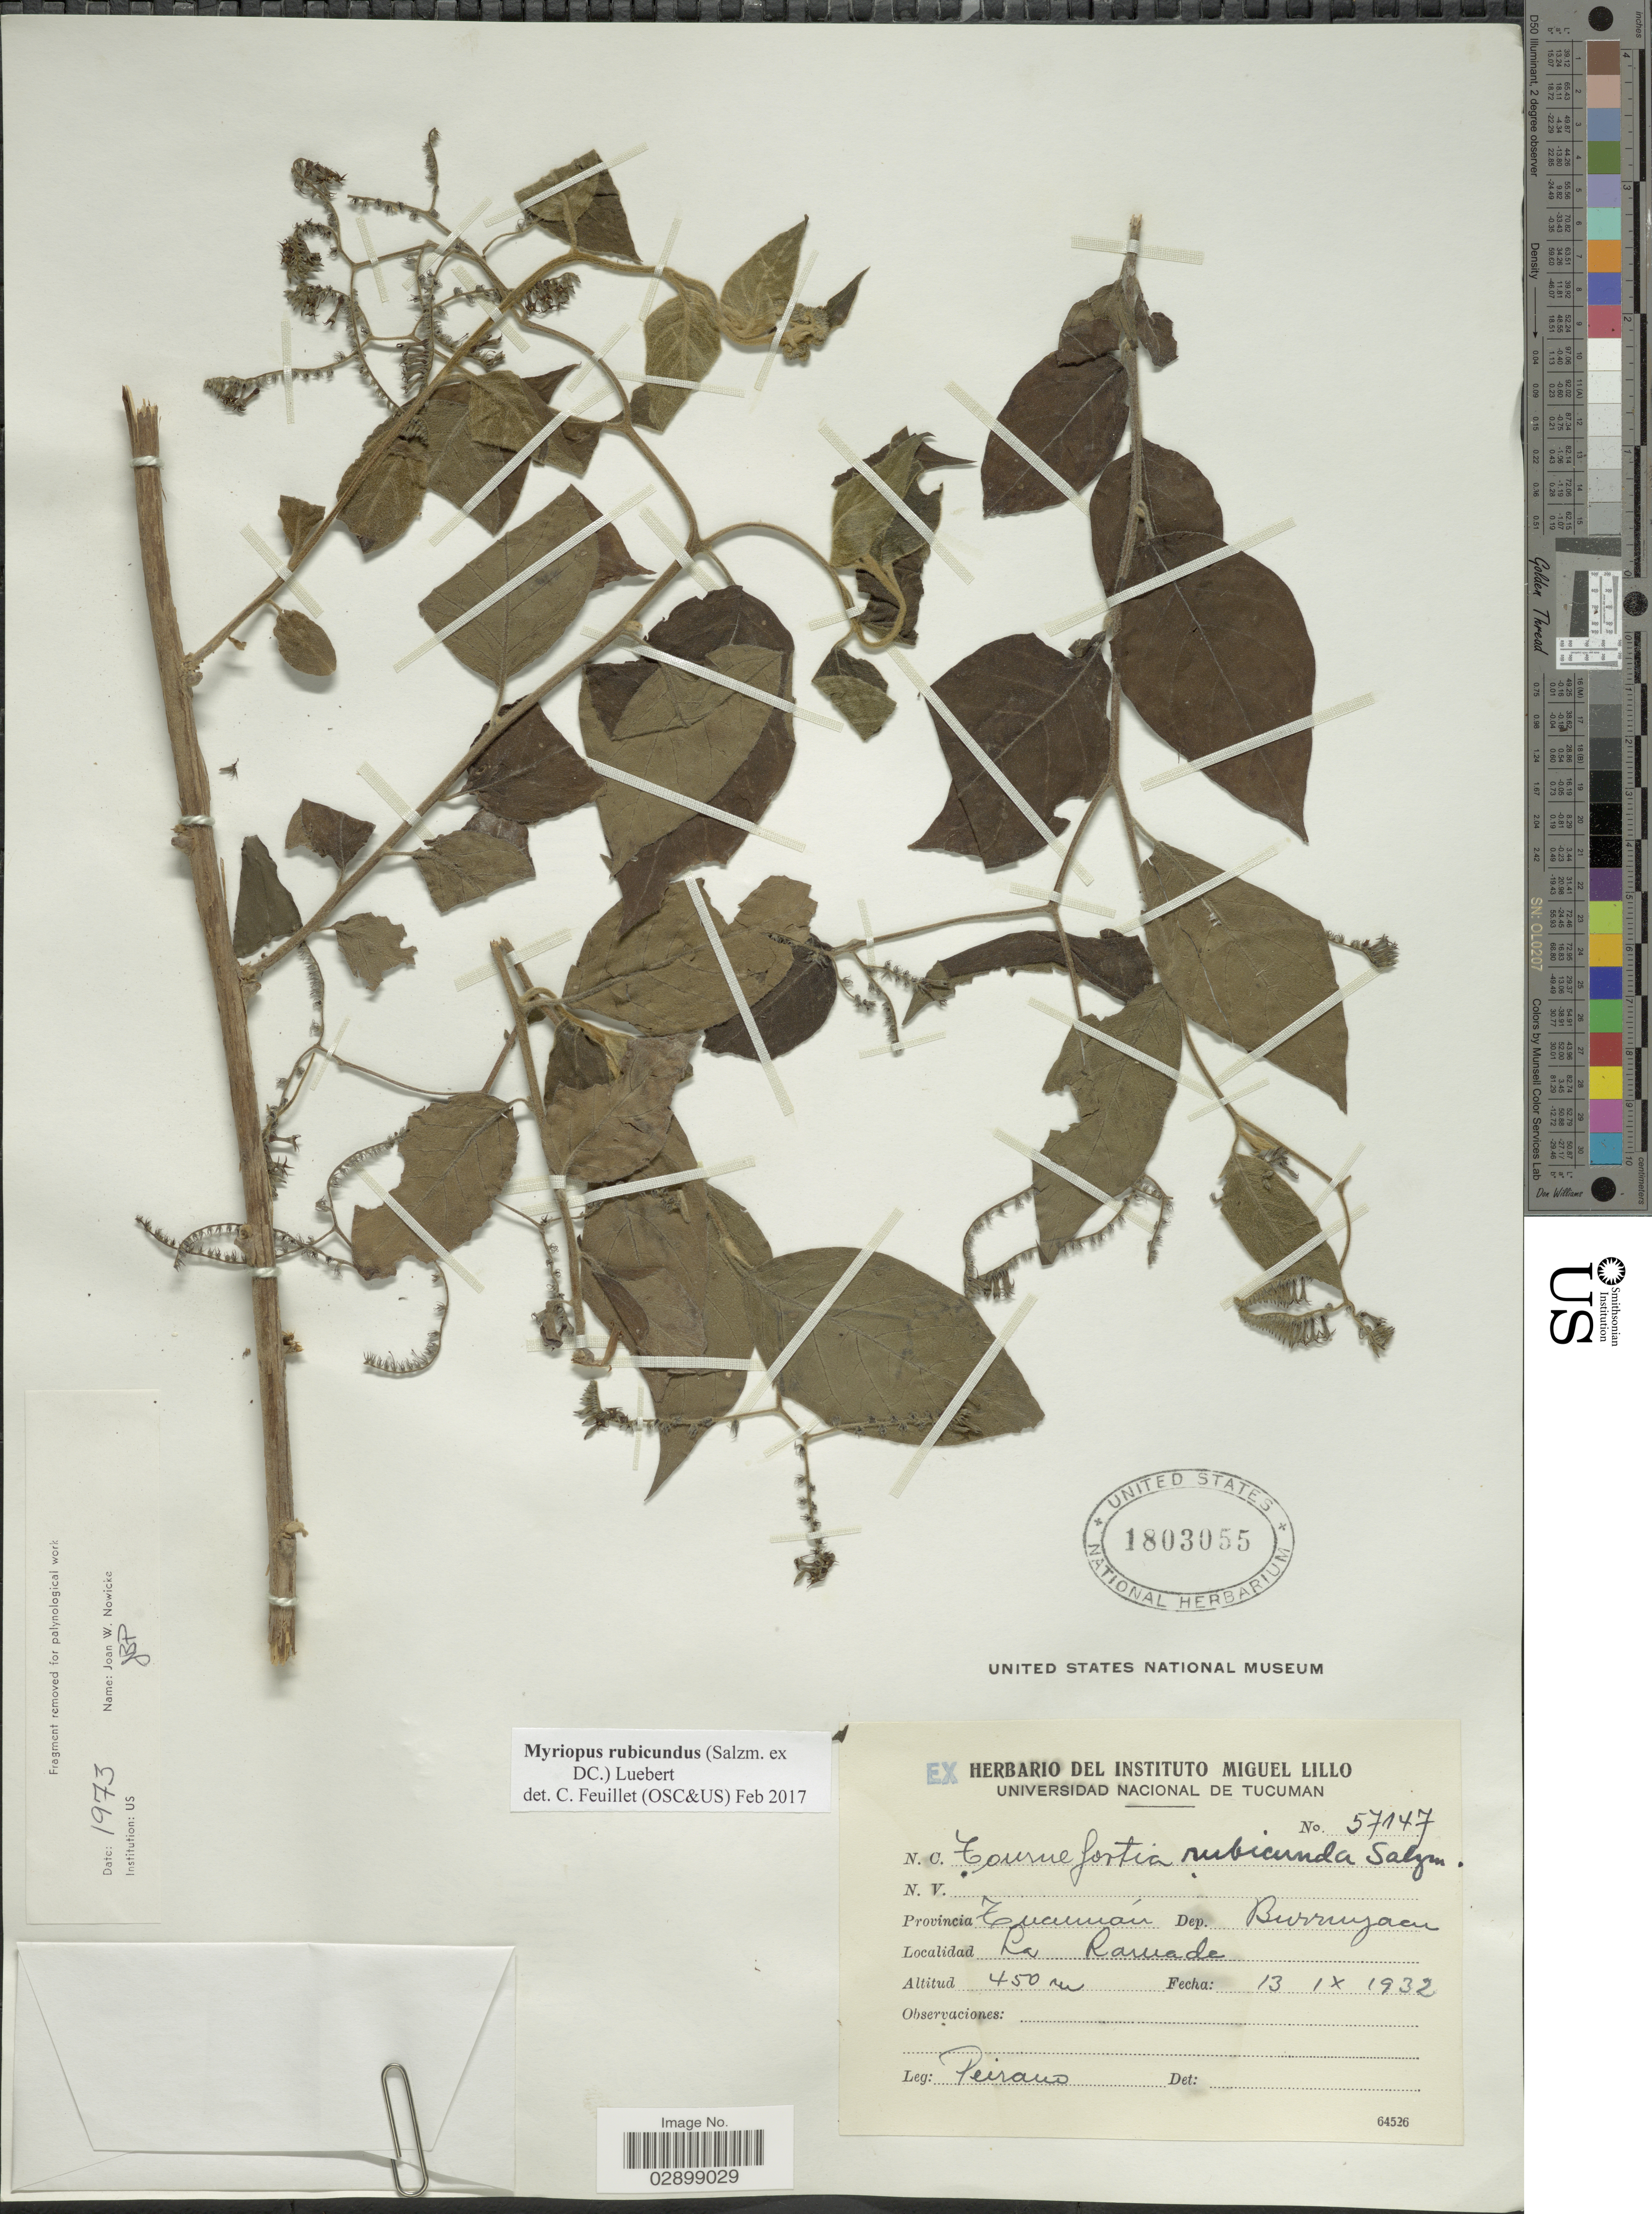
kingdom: Plantae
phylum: Tracheophyta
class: Magnoliopsida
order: Boraginales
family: Heliotropiaceae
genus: Myriopus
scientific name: Myriopus rubicundus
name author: (Salzm. ex DC.)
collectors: Peirano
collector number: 57147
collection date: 1932-09-13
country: Argentina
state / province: Tucuman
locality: Dep. Burruyacu. La Ramada.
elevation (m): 450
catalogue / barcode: US 1803055